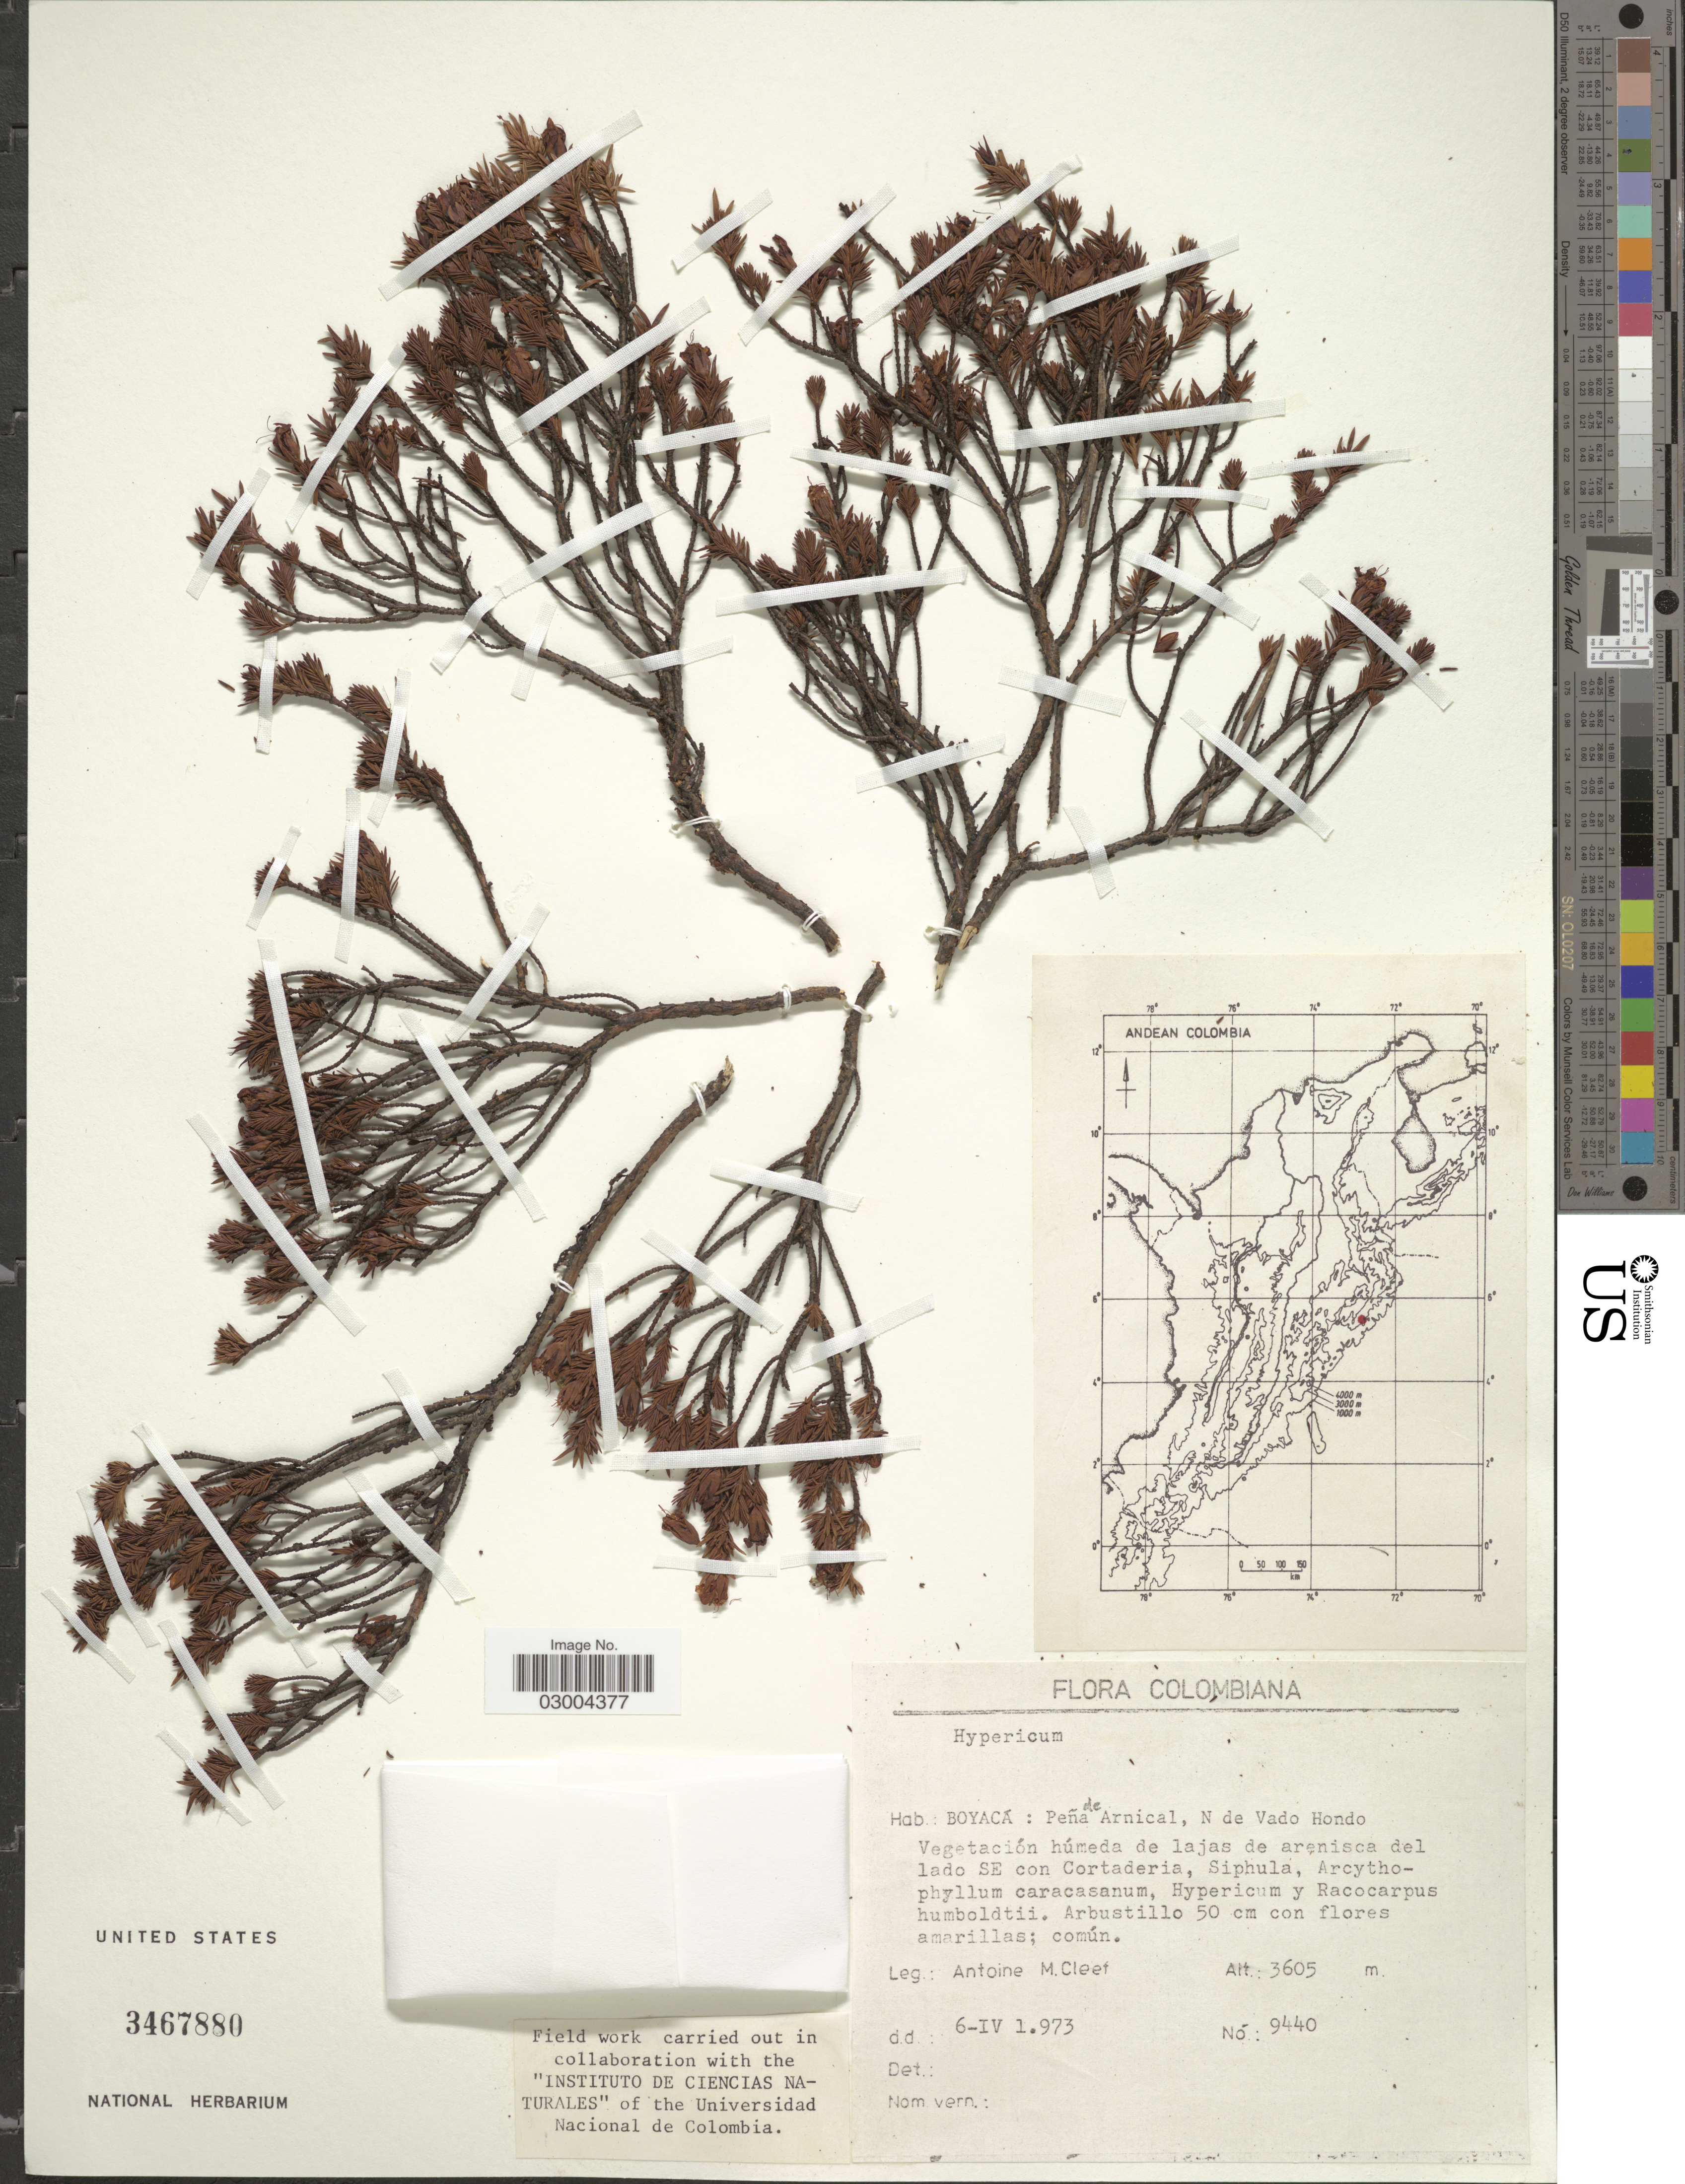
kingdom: Plantae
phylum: Tracheophyta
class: Magnoliopsida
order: Malpighiales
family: Hypericaceae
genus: Hypericum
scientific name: Hypericum sp.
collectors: A. M. Cleef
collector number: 9440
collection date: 1973-04-06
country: Colombia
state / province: Boyacá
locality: Peña de Arnical, N de Vado Hondo.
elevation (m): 3605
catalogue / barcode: US 3467880